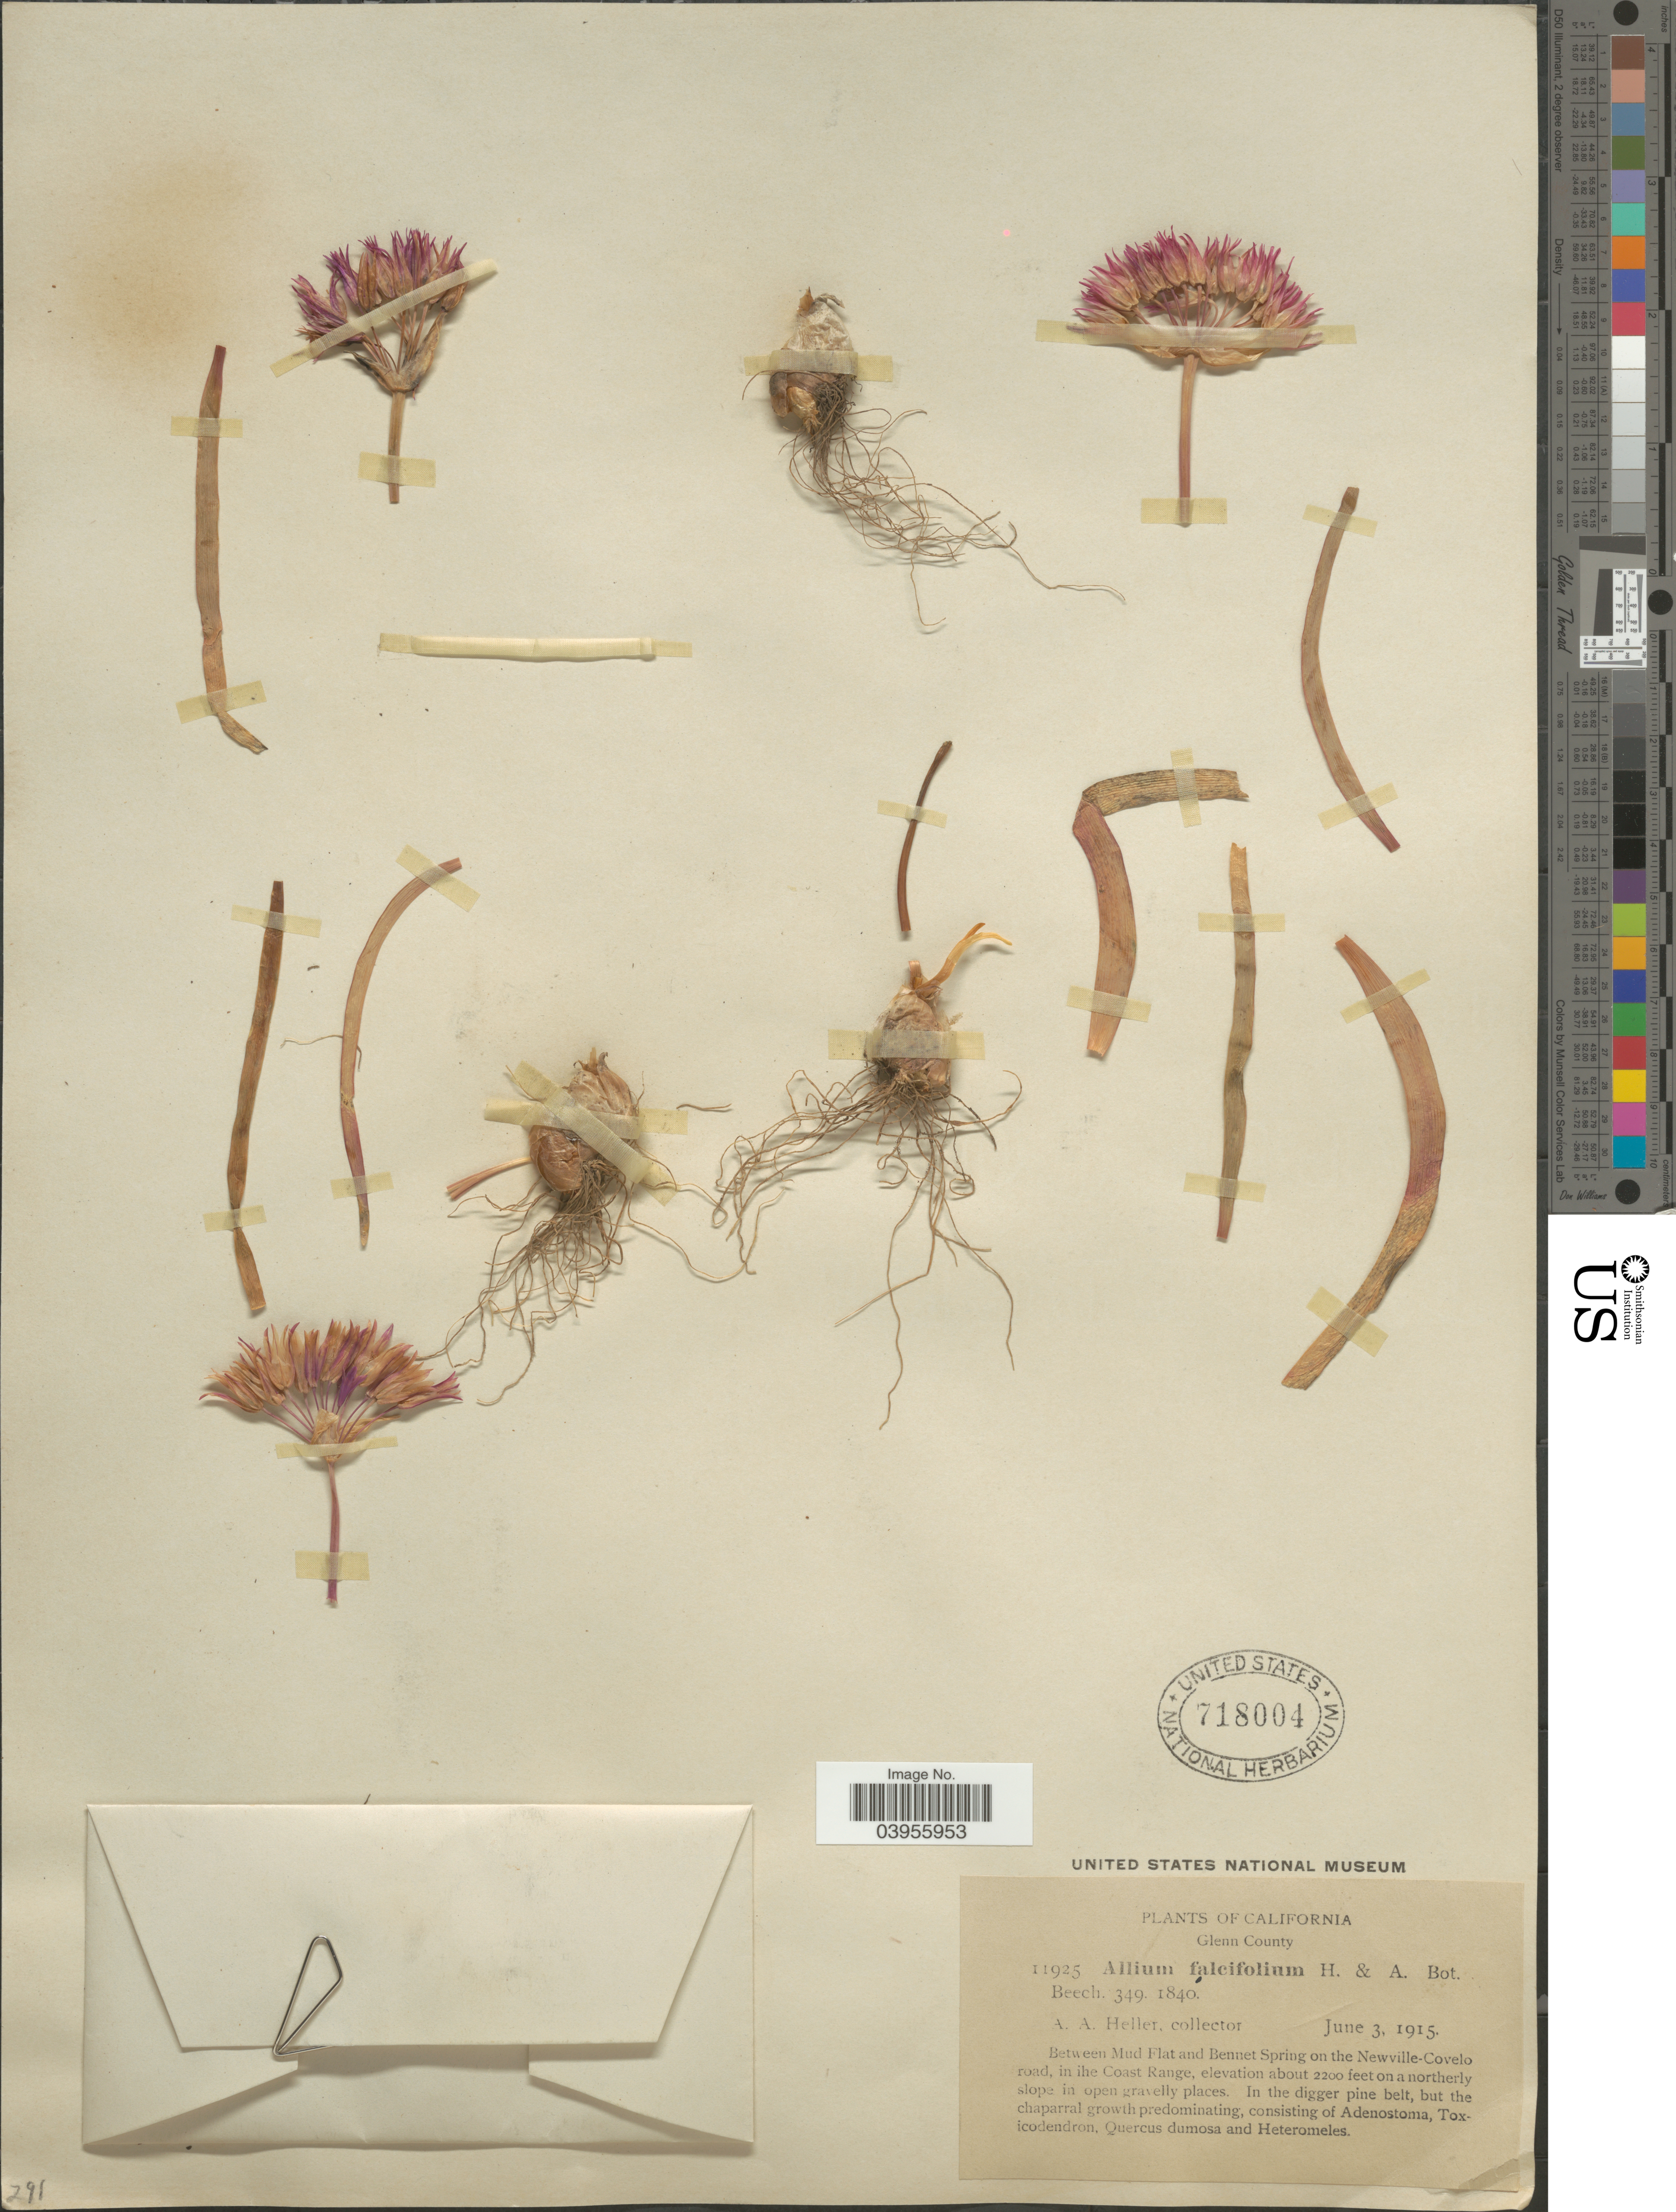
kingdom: Plantae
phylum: Tracheophyta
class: Liliopsida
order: Asparagales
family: Amaryllidaceae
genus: Allium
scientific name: Allium falcifolium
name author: Hook. & Arn.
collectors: A. A. Heller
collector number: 11925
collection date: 1915-06-03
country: United States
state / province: California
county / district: Glenn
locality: Glenn County. Between Mud Flat and Bennet Spring on the Newville-Covelo road, in ihe Coast Range.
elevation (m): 671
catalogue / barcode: US 718004